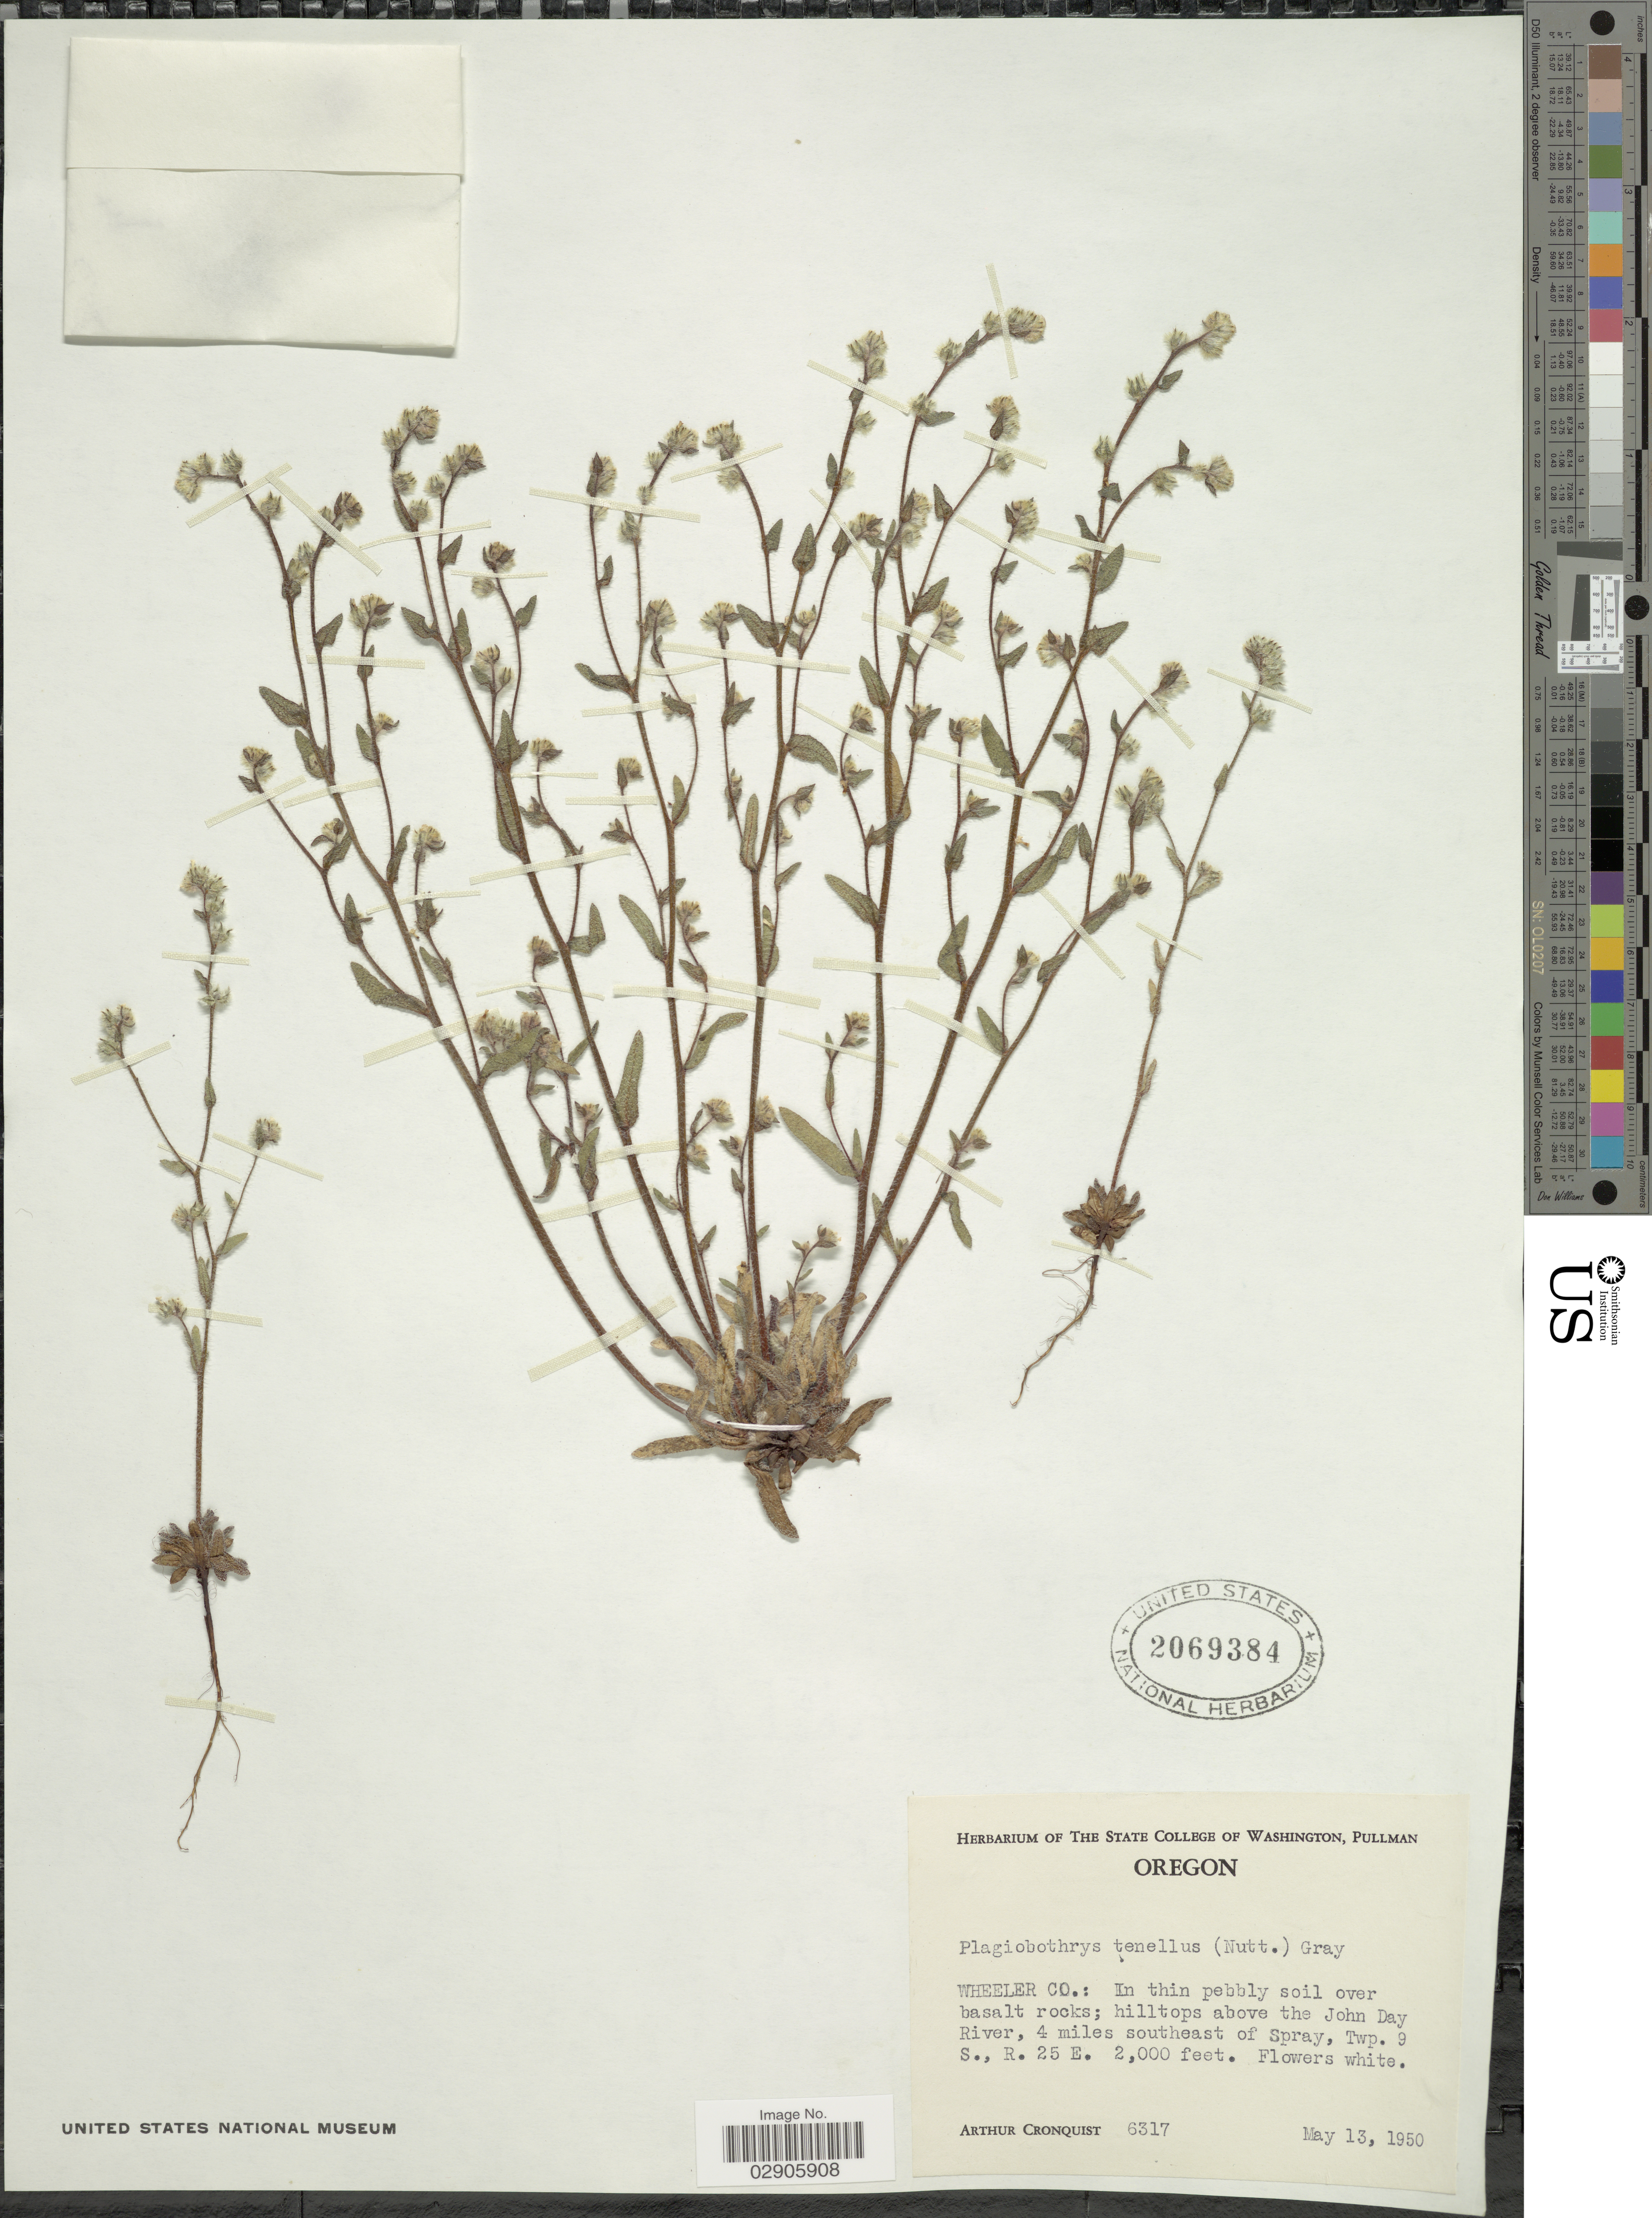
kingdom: Plantae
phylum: Tracheophyta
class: Magnoliopsida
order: Boraginales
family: Boraginaceae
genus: Plagiobothrys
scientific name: Plagiobothrys tenellus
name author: (Nutt.) A. Gray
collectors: A. J. Cronquist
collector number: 6317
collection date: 1950-05-13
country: United States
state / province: Oregon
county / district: Wheeler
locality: Wheeler Co.: hilltops above the John Day River, 4 miles southeast of Spray, Twp. 9 S., R. 25 E.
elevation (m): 610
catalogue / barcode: US 2069384